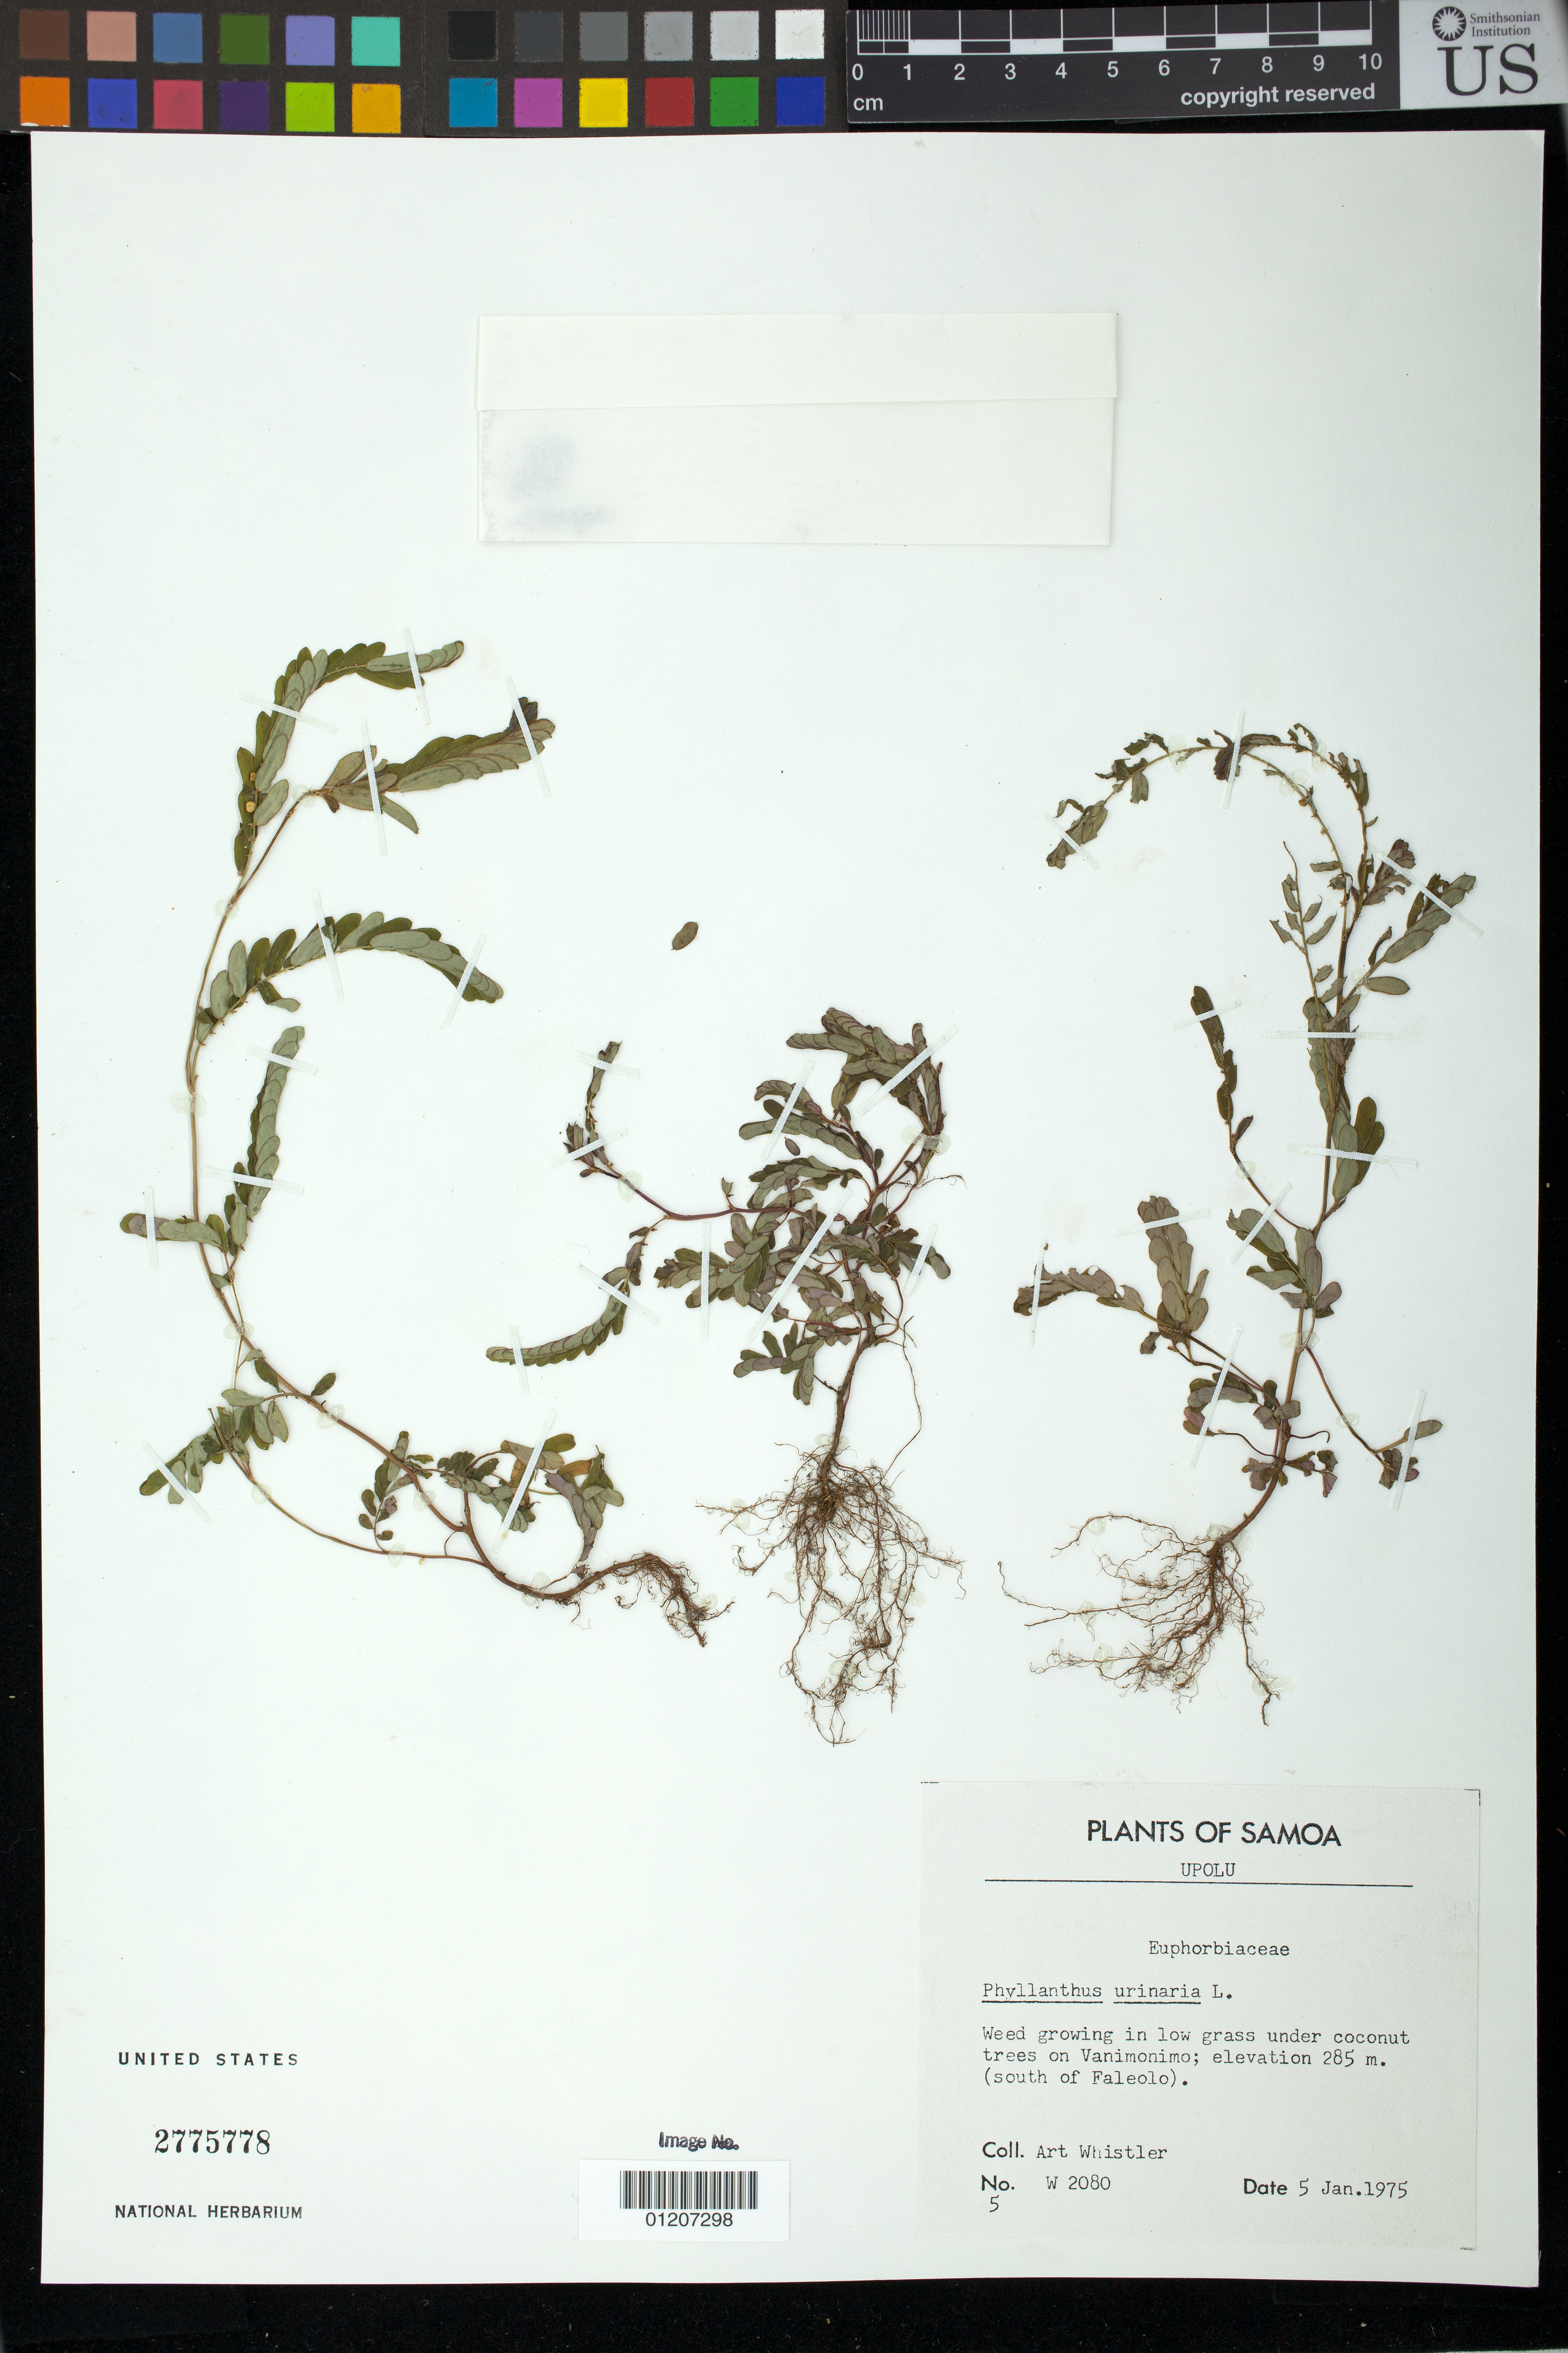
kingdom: Plantae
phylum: Tracheophyta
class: Magnoliopsida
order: Malpighiales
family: Phyllanthaceae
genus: Phyllanthus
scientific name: Phyllanthus urinaria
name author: L.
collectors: A. Whistler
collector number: W 2080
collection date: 1975-01-05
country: Samoa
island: Upolu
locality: On Vanimonimo (South of Faleolo).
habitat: Low grass under coconut trees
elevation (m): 285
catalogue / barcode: US 2775778